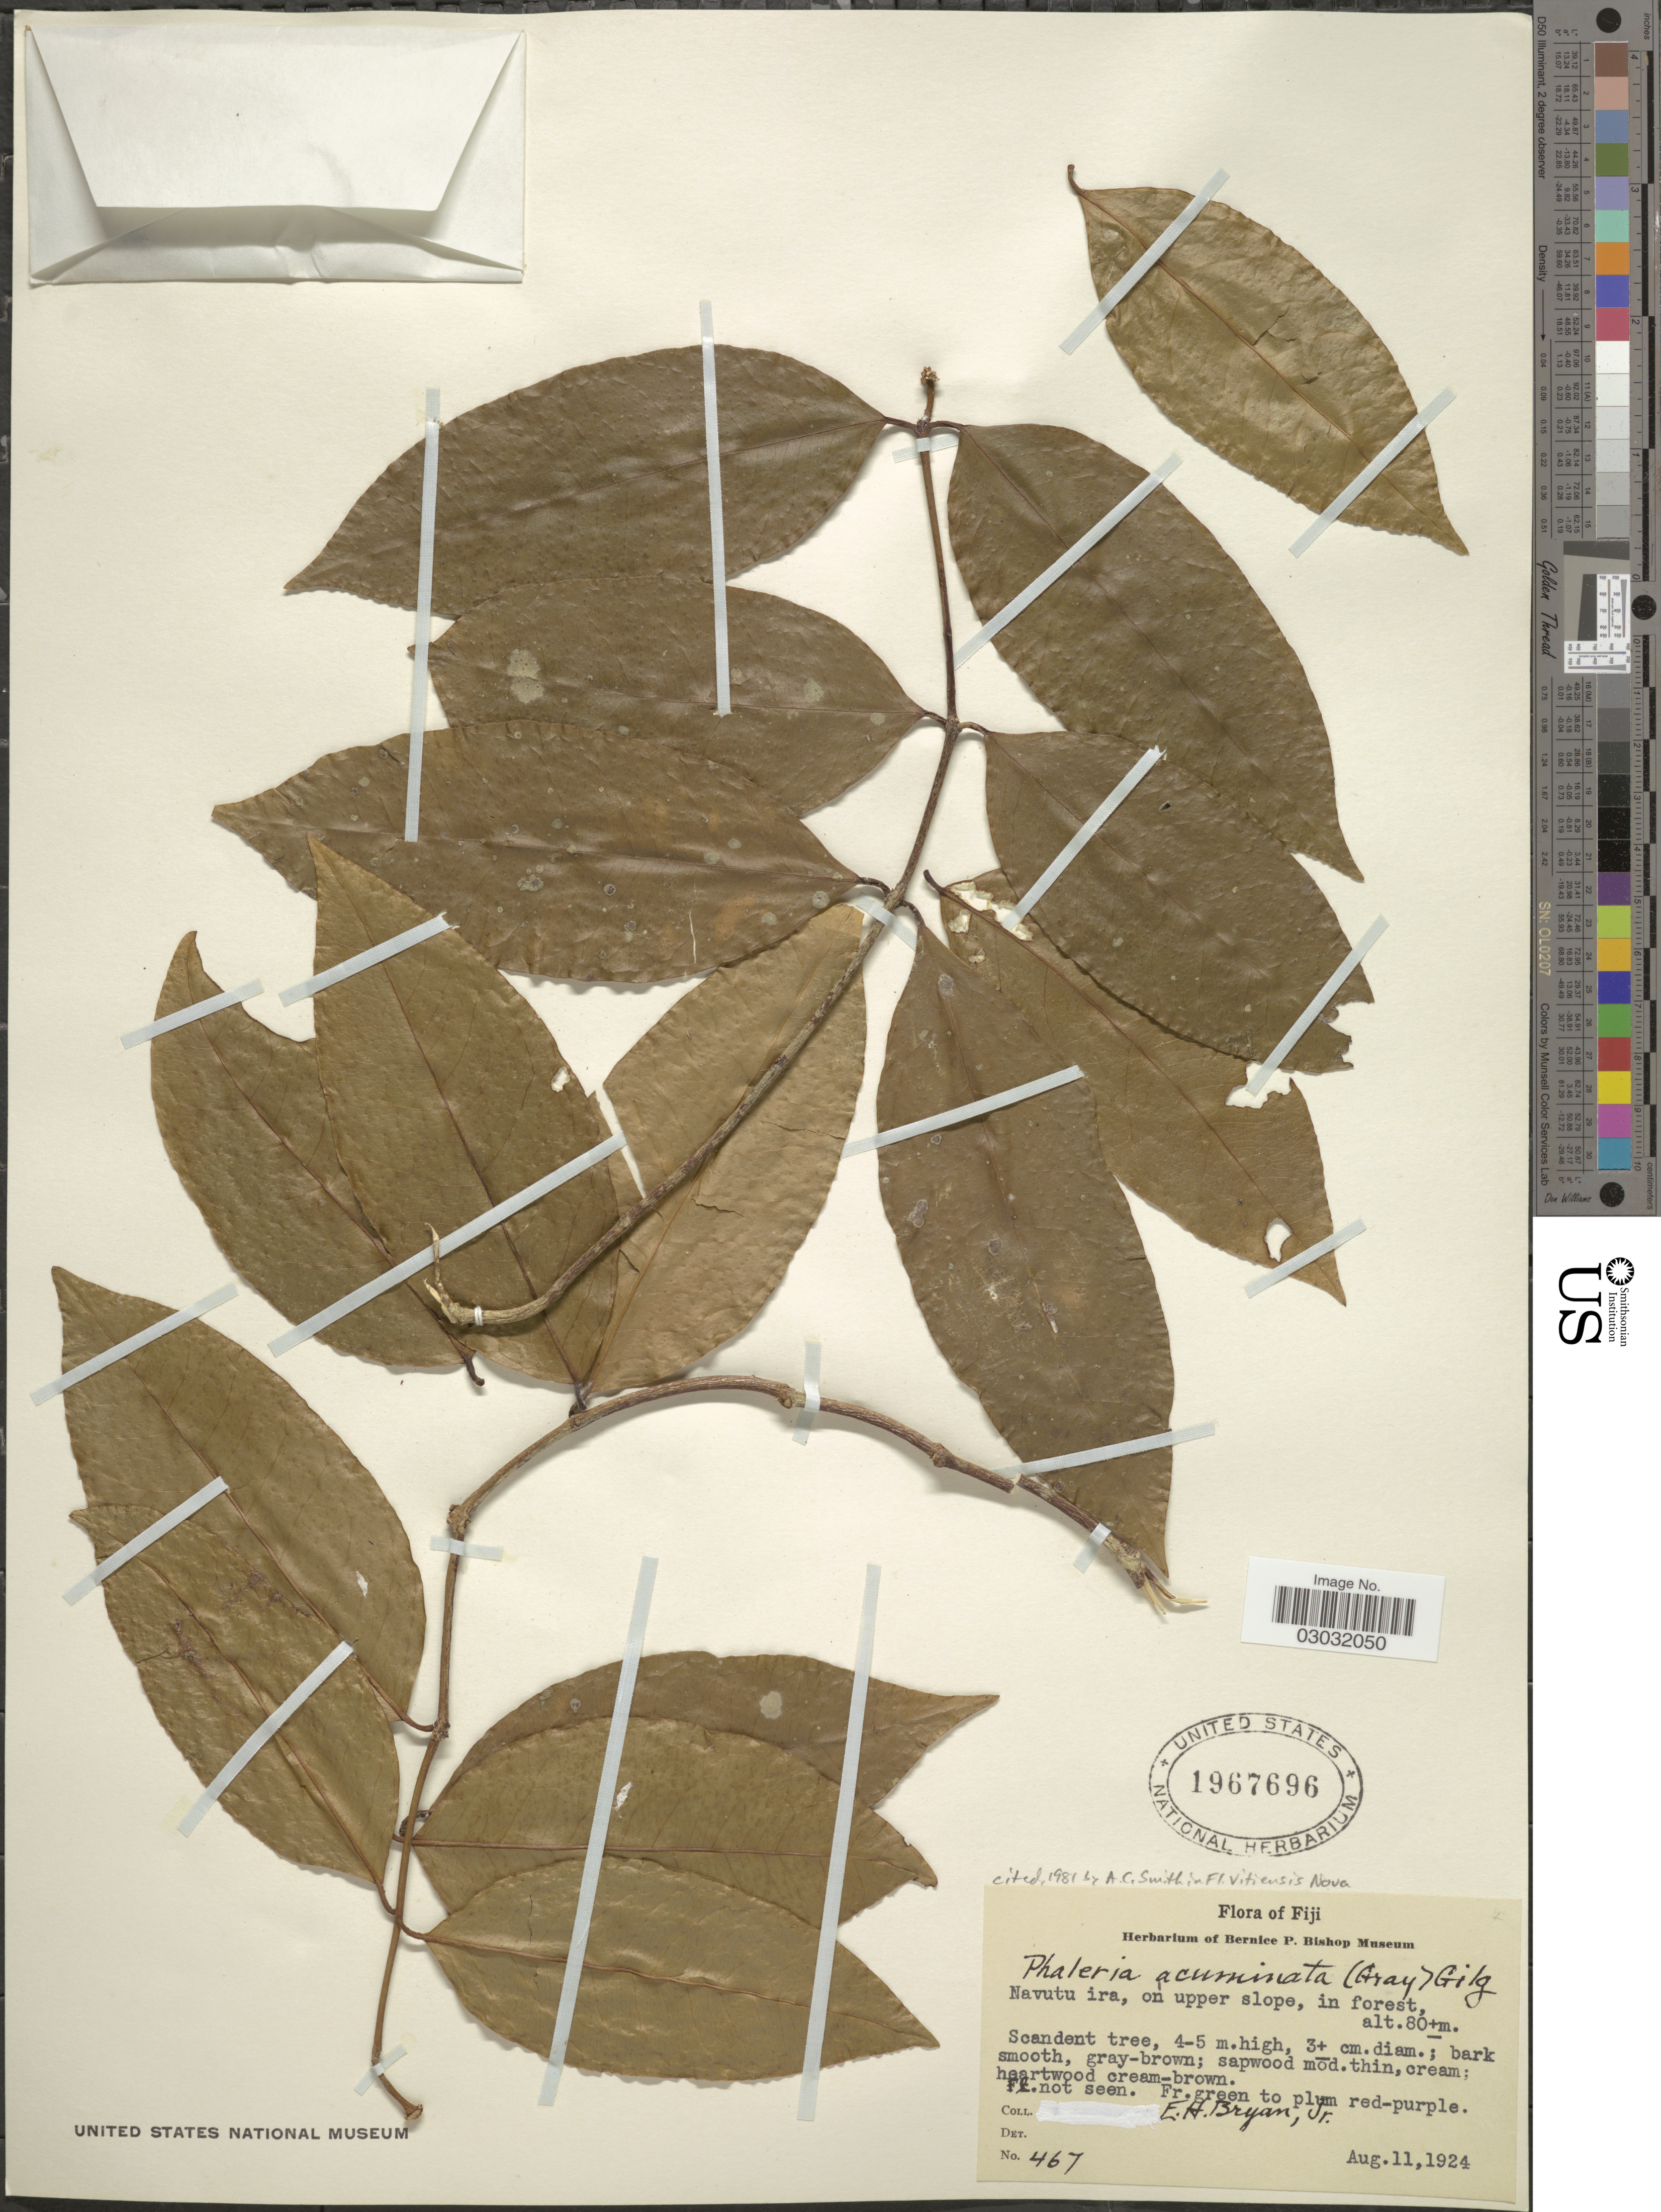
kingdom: Plantae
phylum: Tracheophyta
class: Magnoliopsida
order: Malvales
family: Thymelaeaceae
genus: Phaleria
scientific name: Phaleria acuminata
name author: (A. Gray) Gilg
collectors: E. Bryan Jr.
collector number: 467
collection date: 1924-08-11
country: Fiji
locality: Navutu ira, on upper slope, in forest.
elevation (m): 80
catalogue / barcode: US 1967696